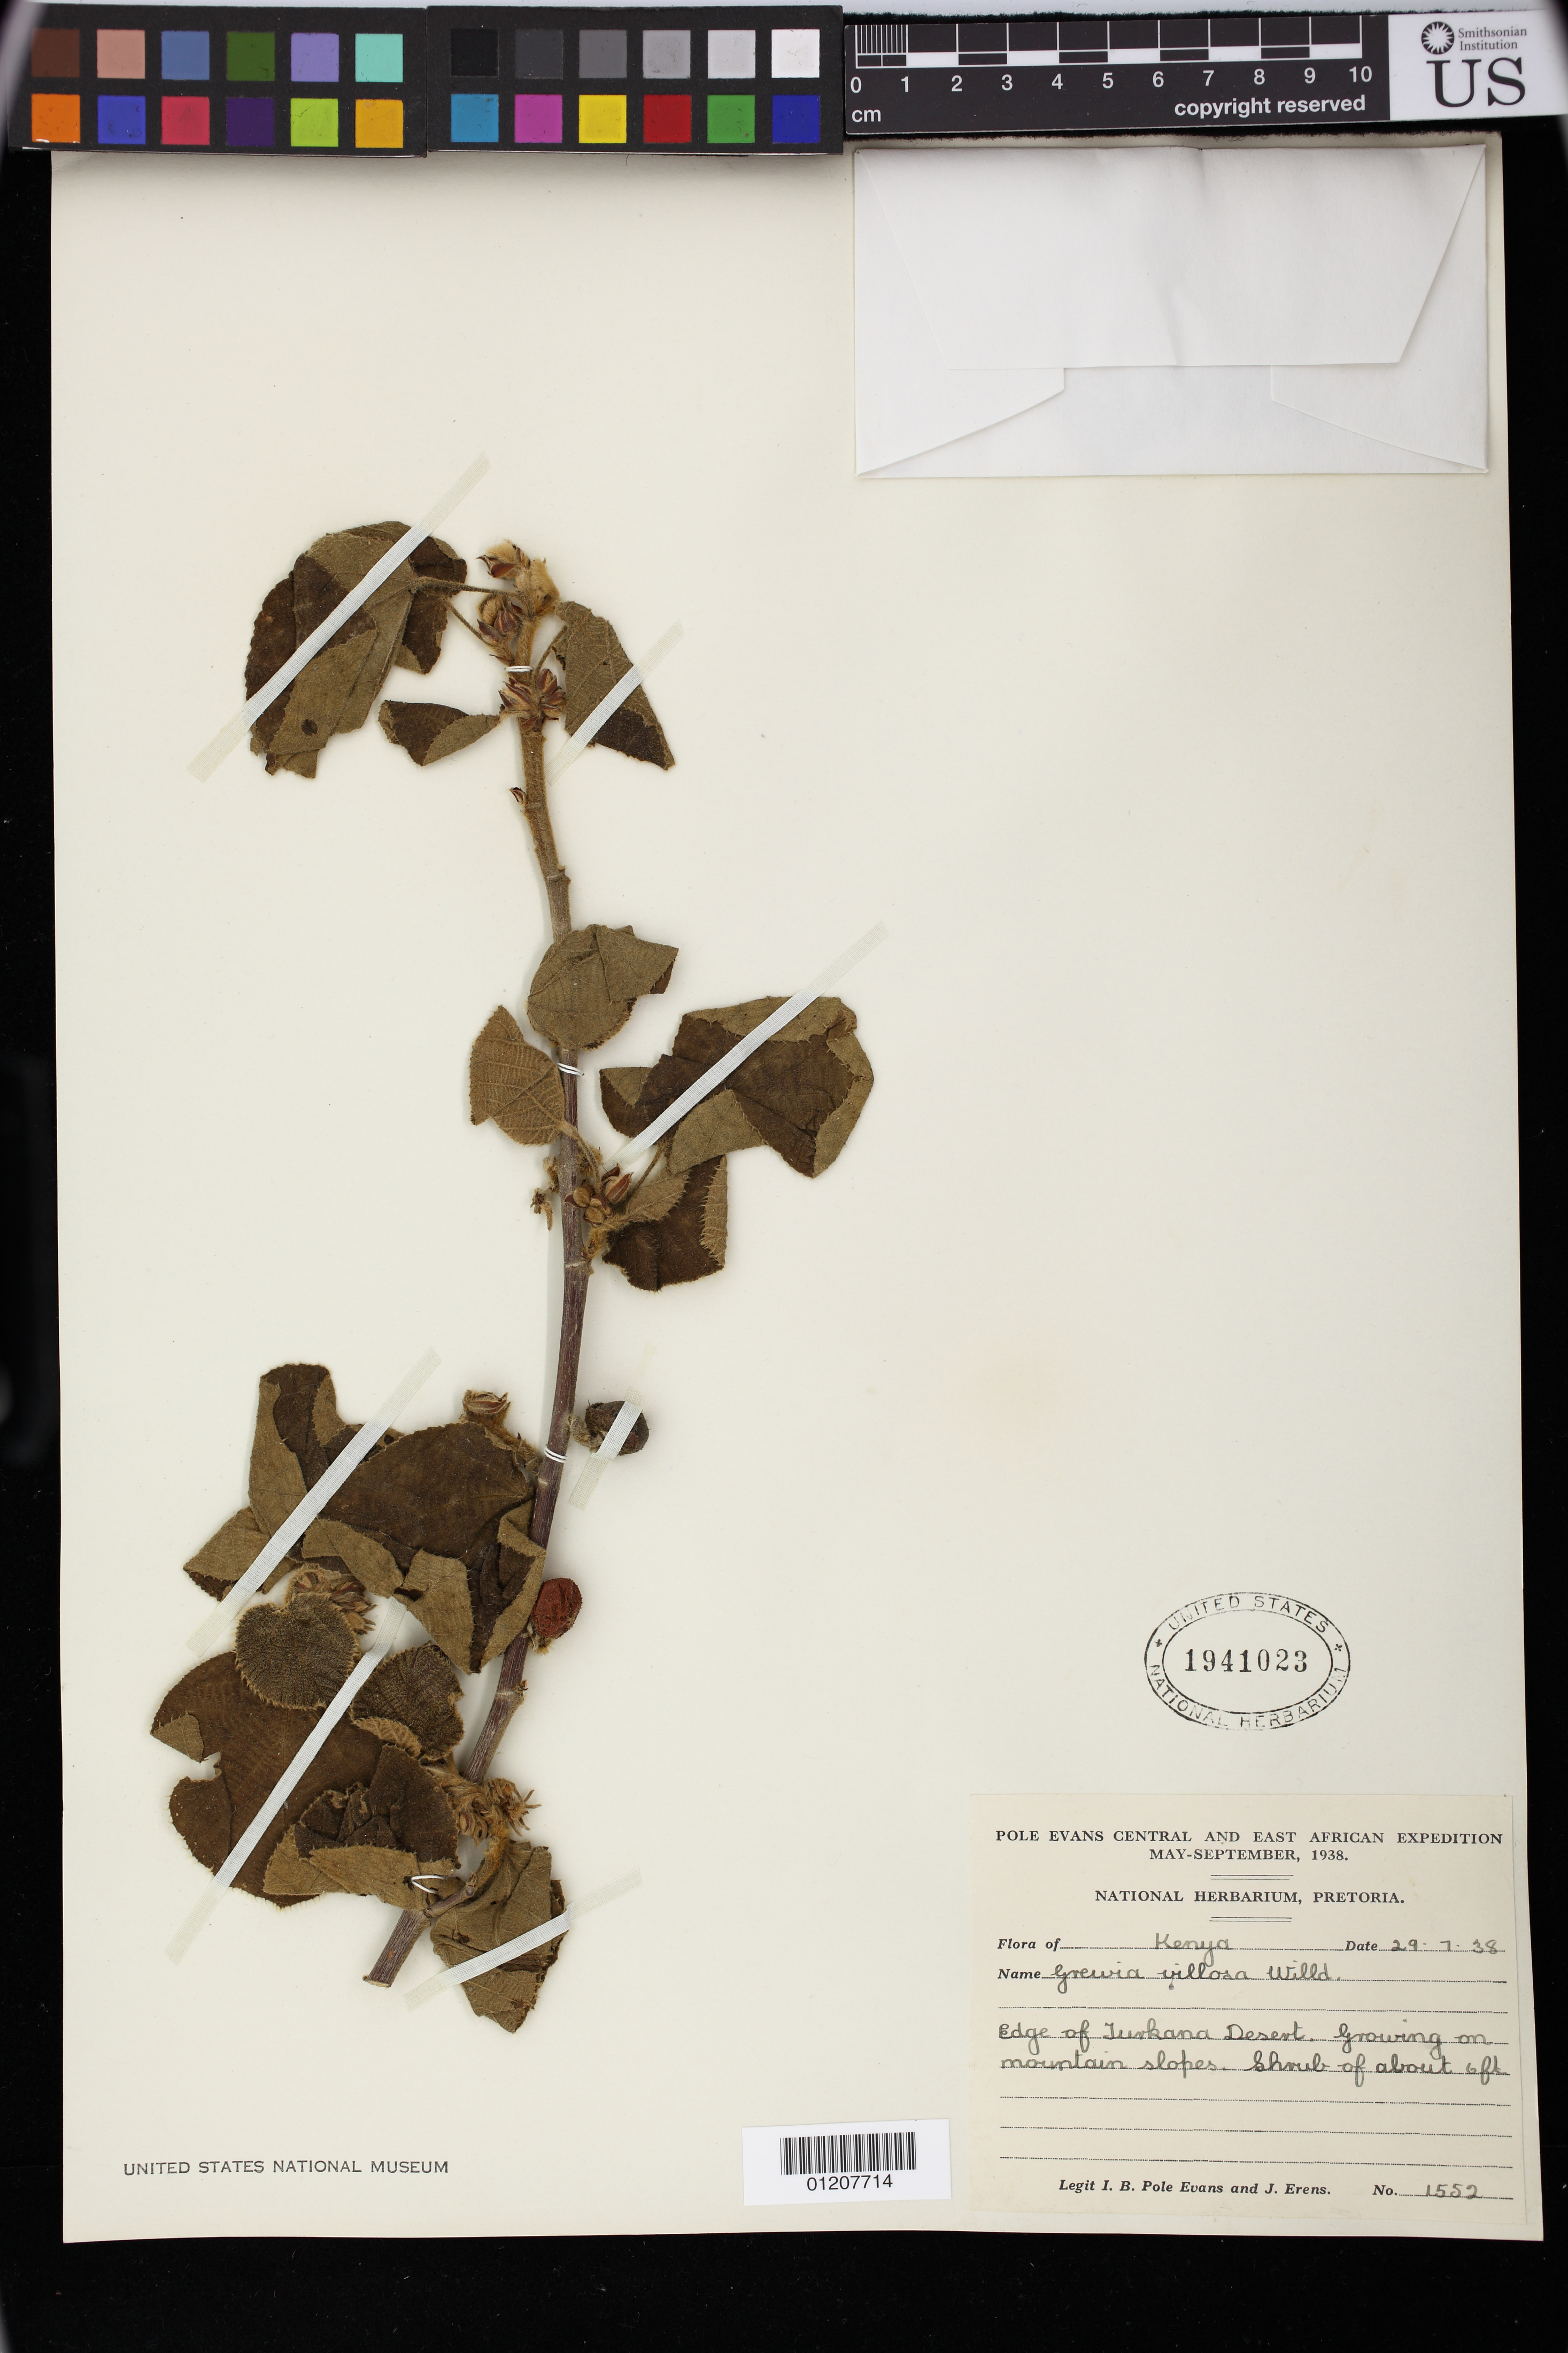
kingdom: Plantae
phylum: Tracheophyta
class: Magnoliopsida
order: Malvales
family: Malvaceae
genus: Grewia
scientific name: Grewia villosa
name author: Willd.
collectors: I. B. Pole-Evans & J. Erens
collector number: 1552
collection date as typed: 29 Jul 1938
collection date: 1938-07-29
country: Kenya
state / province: Turkana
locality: Edge of Turkana desert, Growing on mountain slopes.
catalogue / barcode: US 1941023